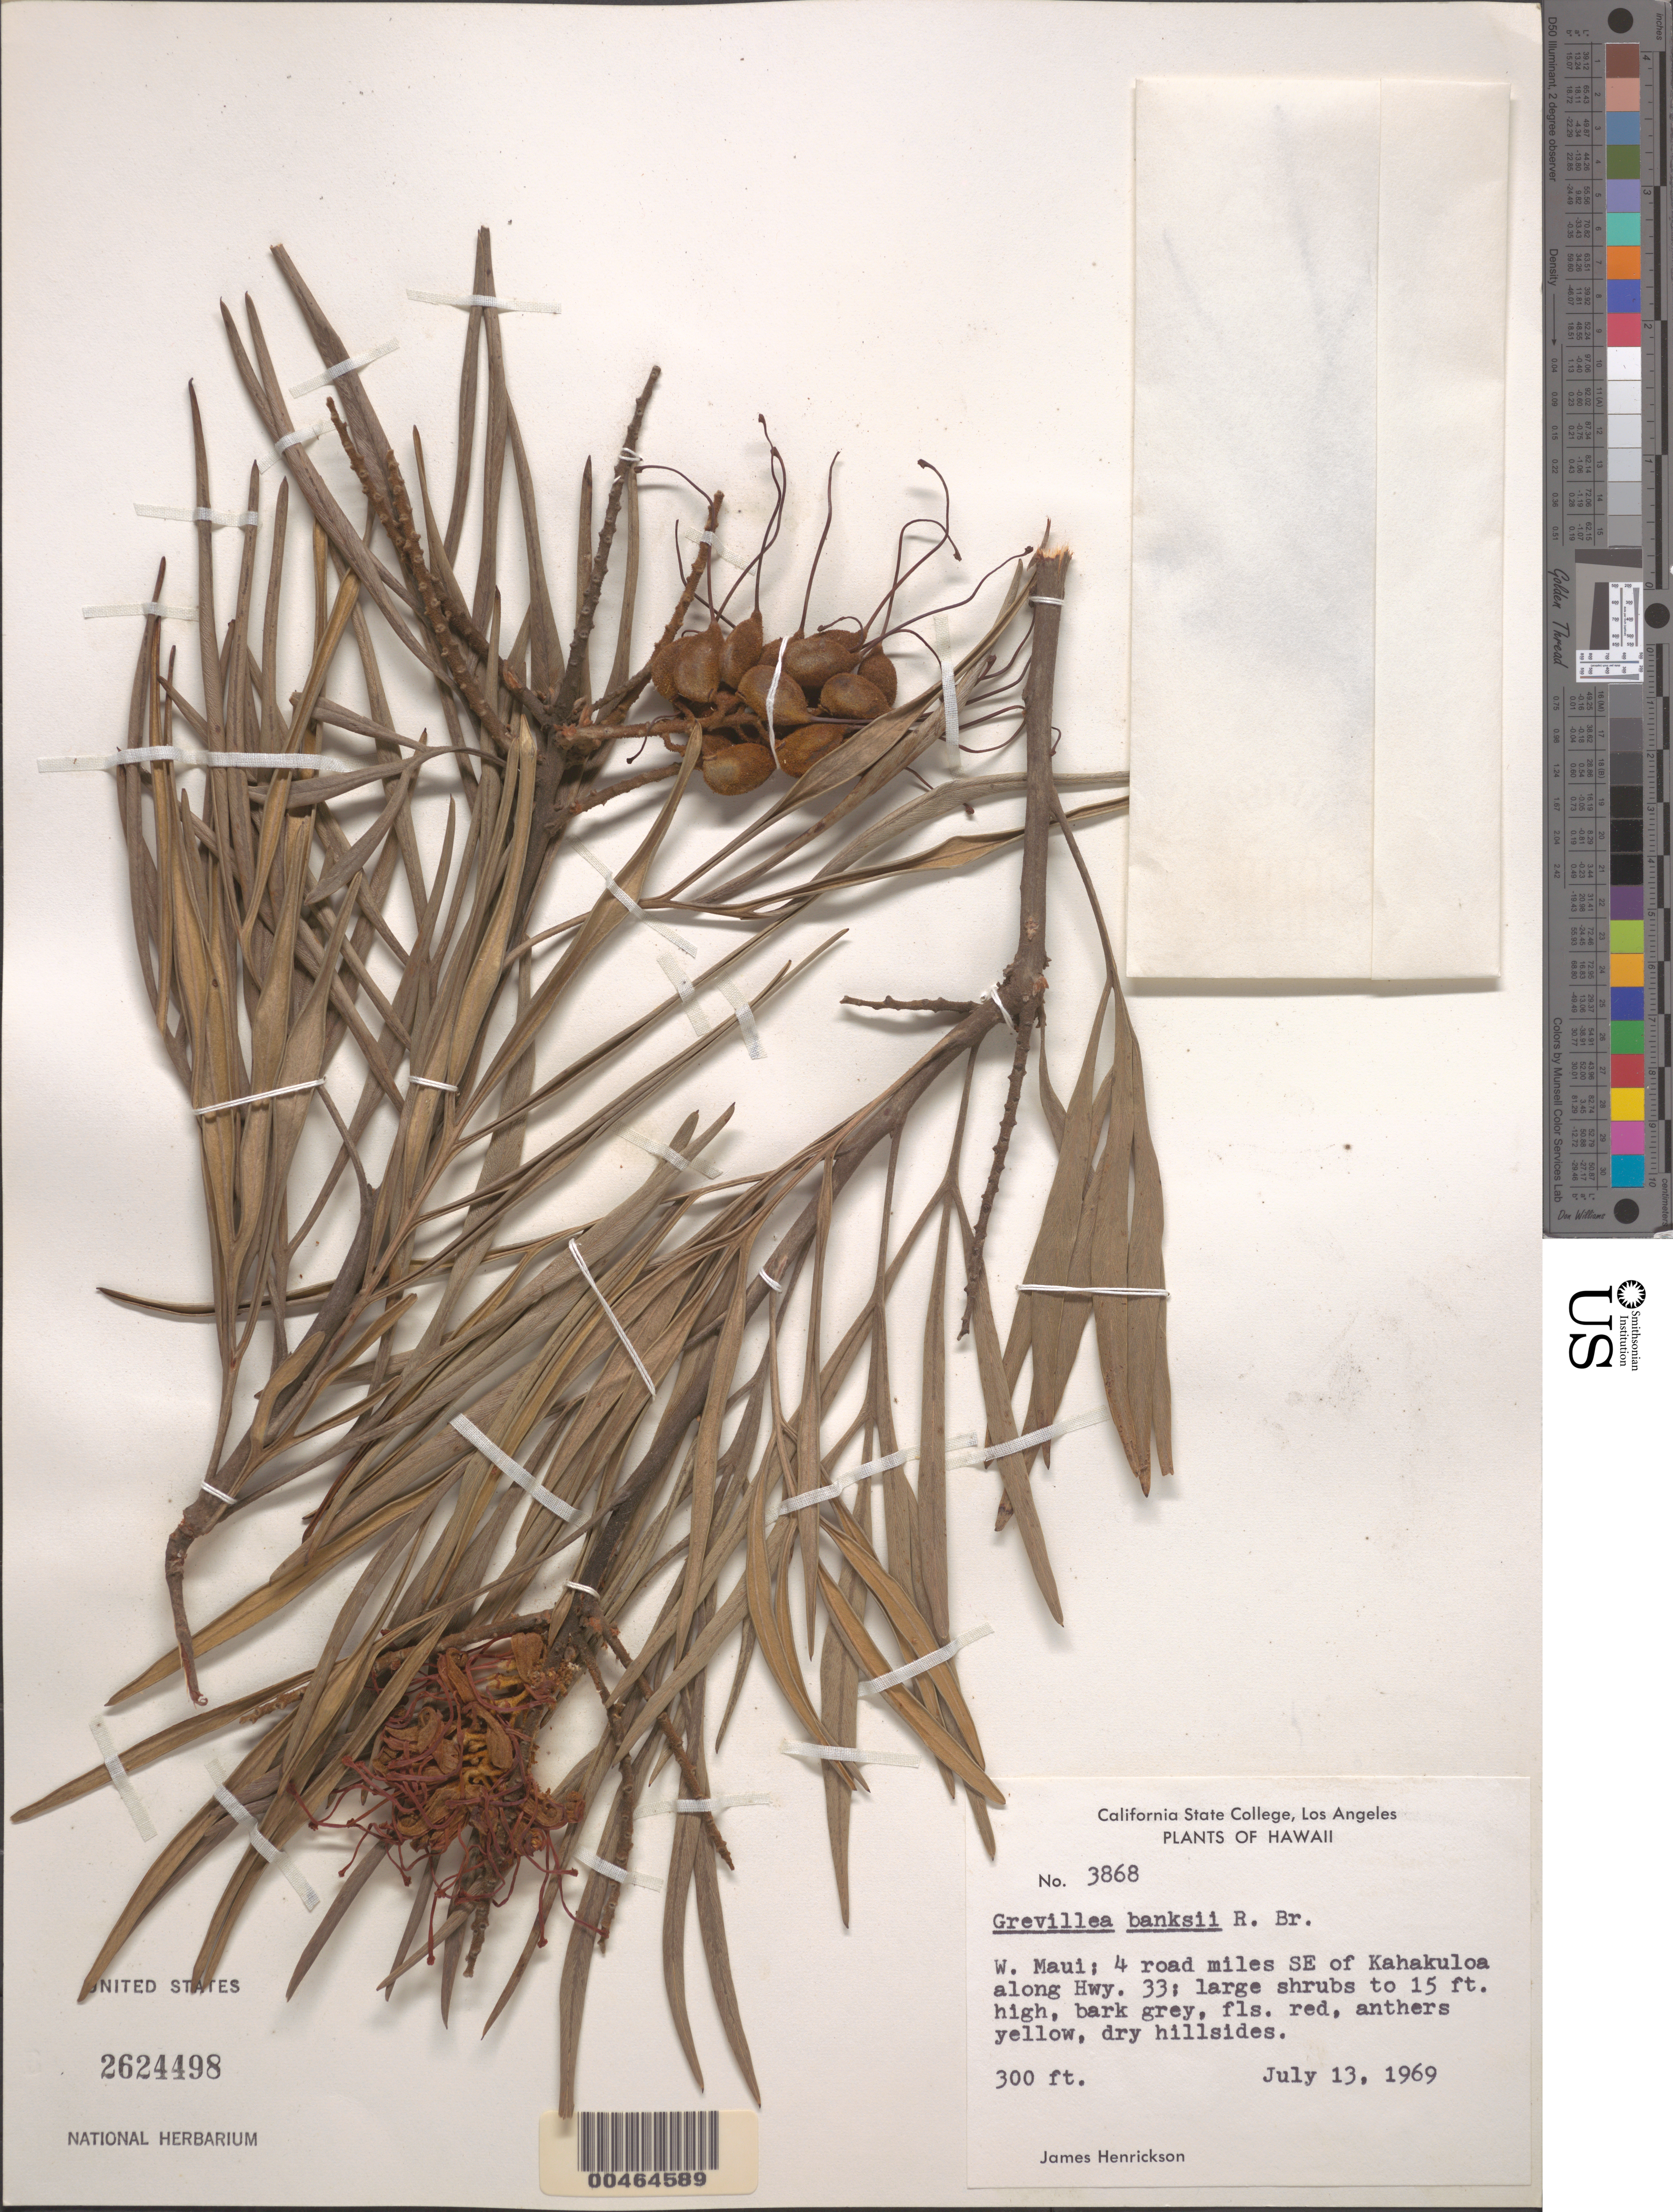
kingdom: Plantae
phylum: Tracheophyta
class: Magnoliopsida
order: Proteales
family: Proteaceae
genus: Grevillea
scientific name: Grevillea banksii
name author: R. Br.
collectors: J. S. Henrickson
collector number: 3868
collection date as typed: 13 Jul 1969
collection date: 1969-07-13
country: United States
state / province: Hawaii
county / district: Maui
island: Maui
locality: W Maui, 4 road mi SE of Kahakuloa along Hwy. 33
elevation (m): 91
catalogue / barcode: US 2624498